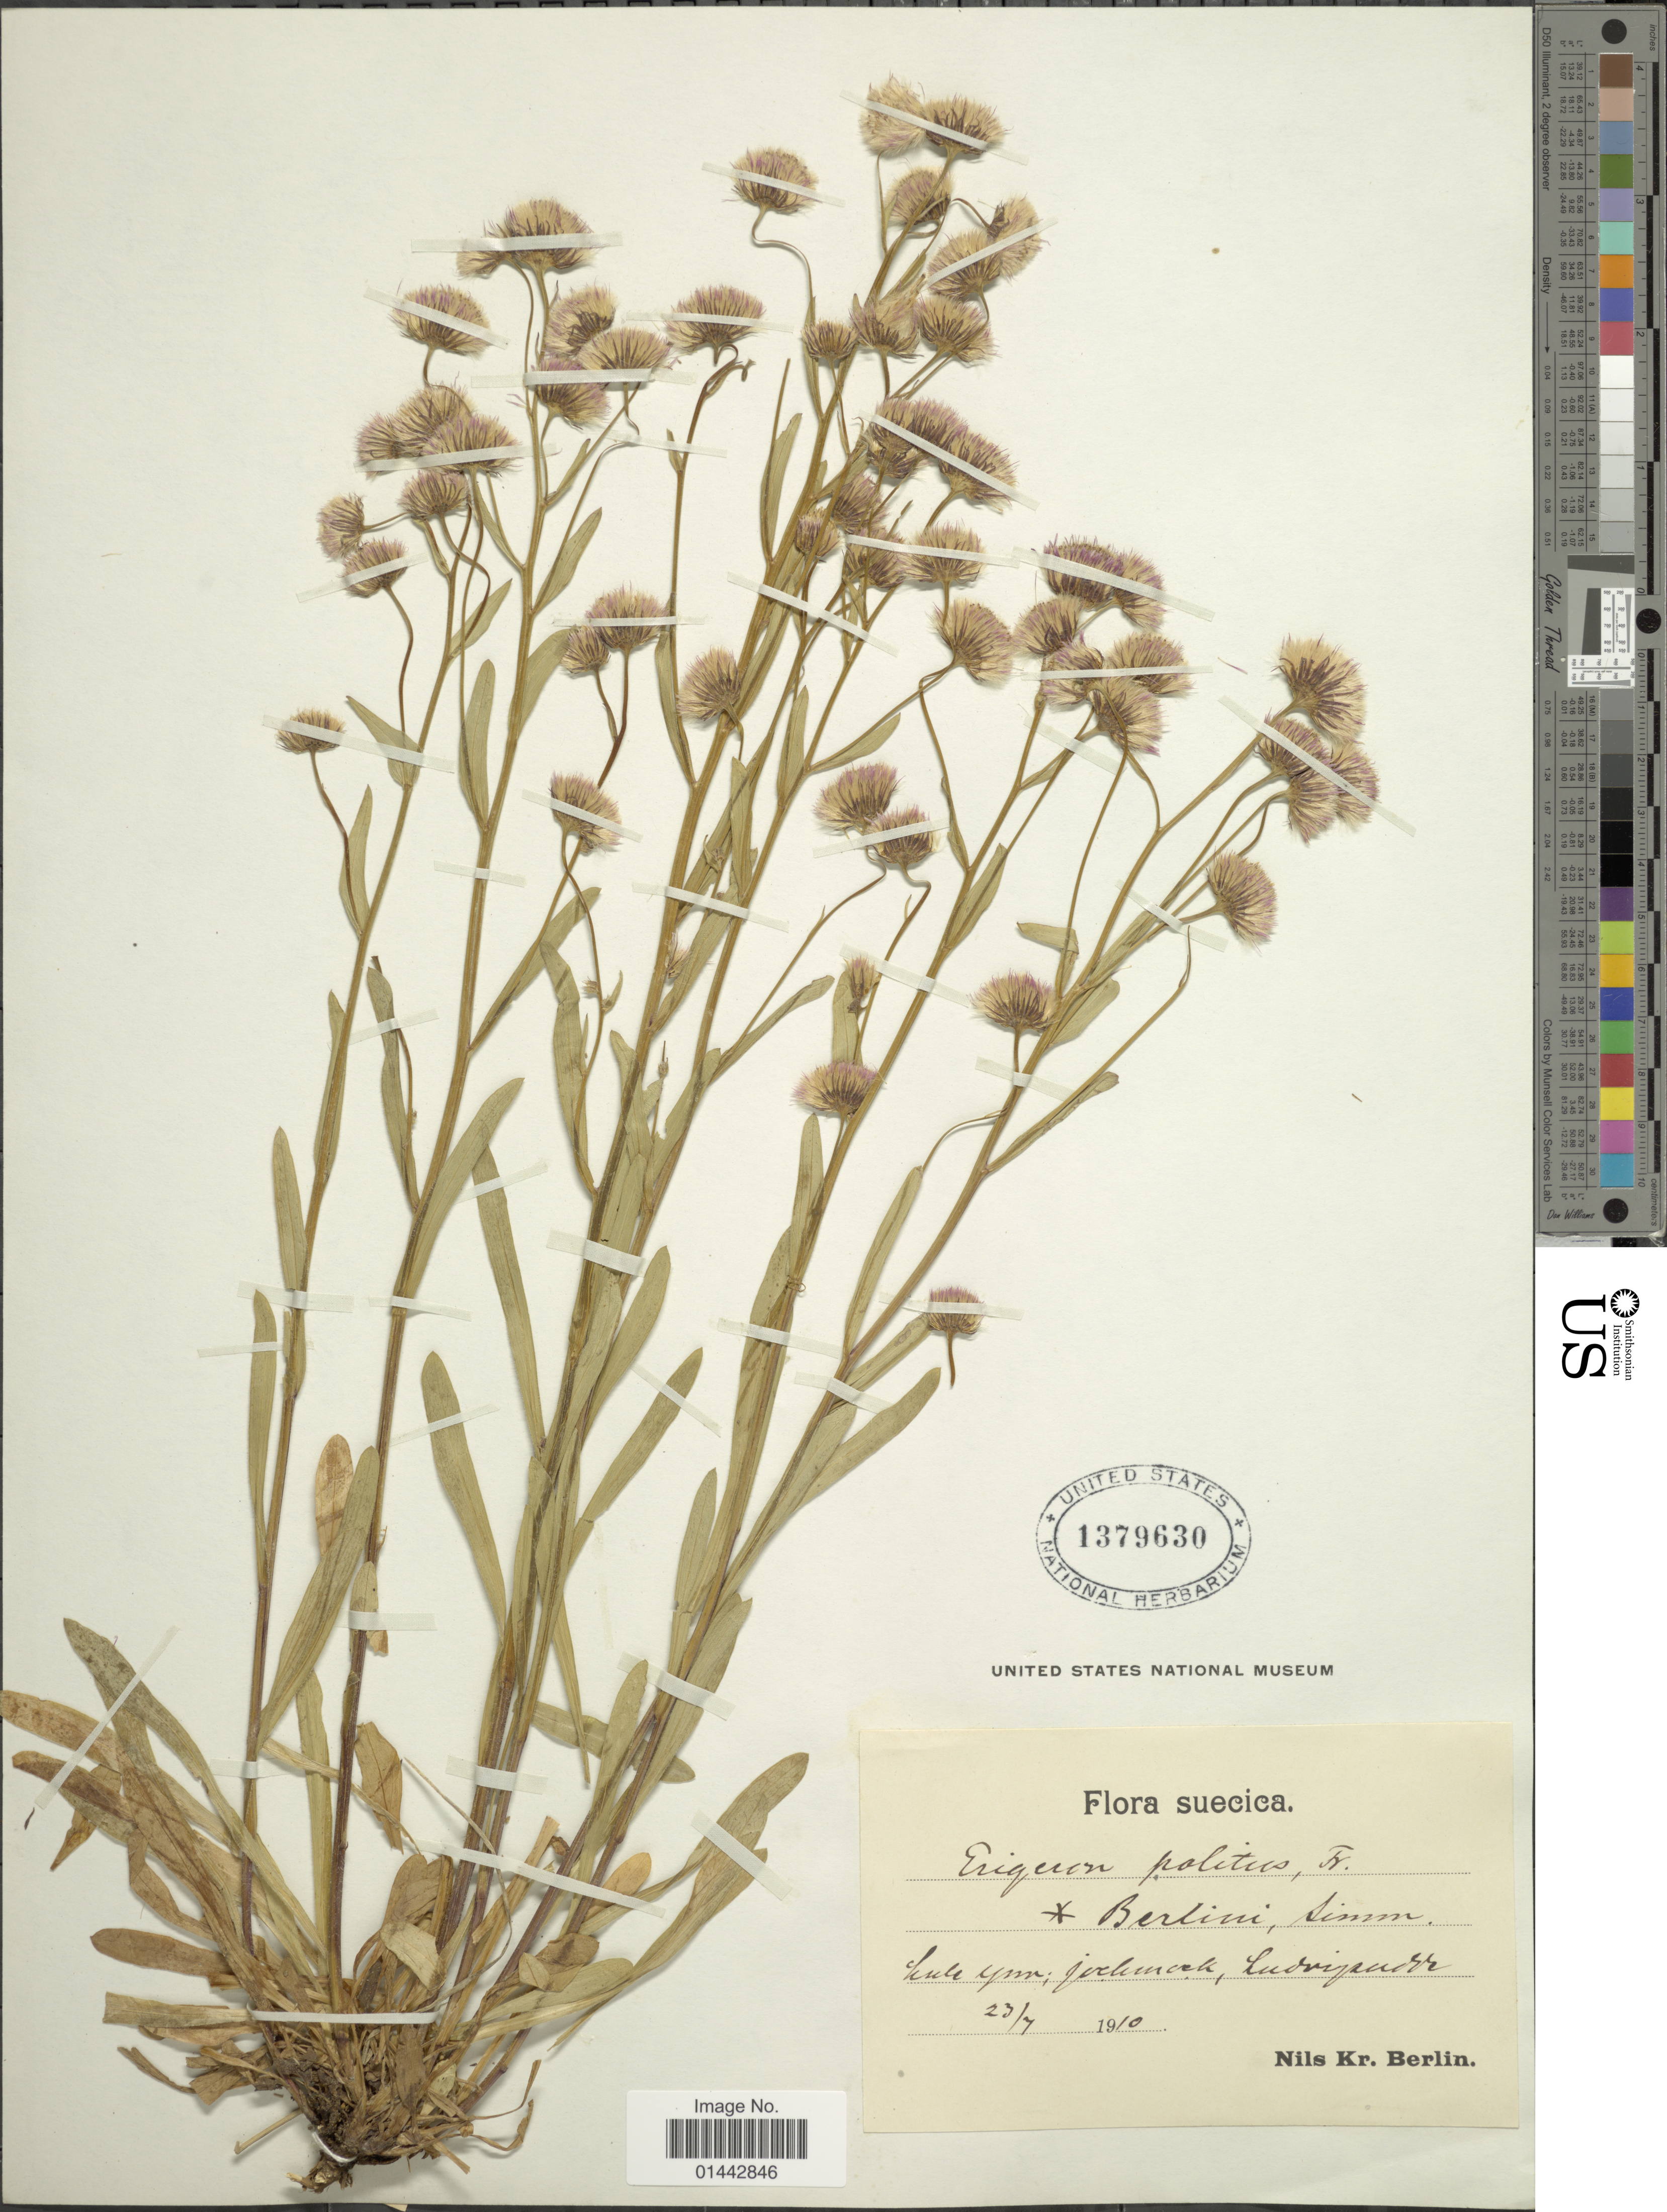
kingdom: Plantae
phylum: Tracheophyta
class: Magnoliopsida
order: Asterales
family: Asteraceae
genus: Erigeron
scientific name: Erigeron politus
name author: Fr.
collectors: N. Berlin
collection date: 1910-07-23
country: Sweden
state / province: Norrbotten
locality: Jockmock, Ludvigsudd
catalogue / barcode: US 1379630